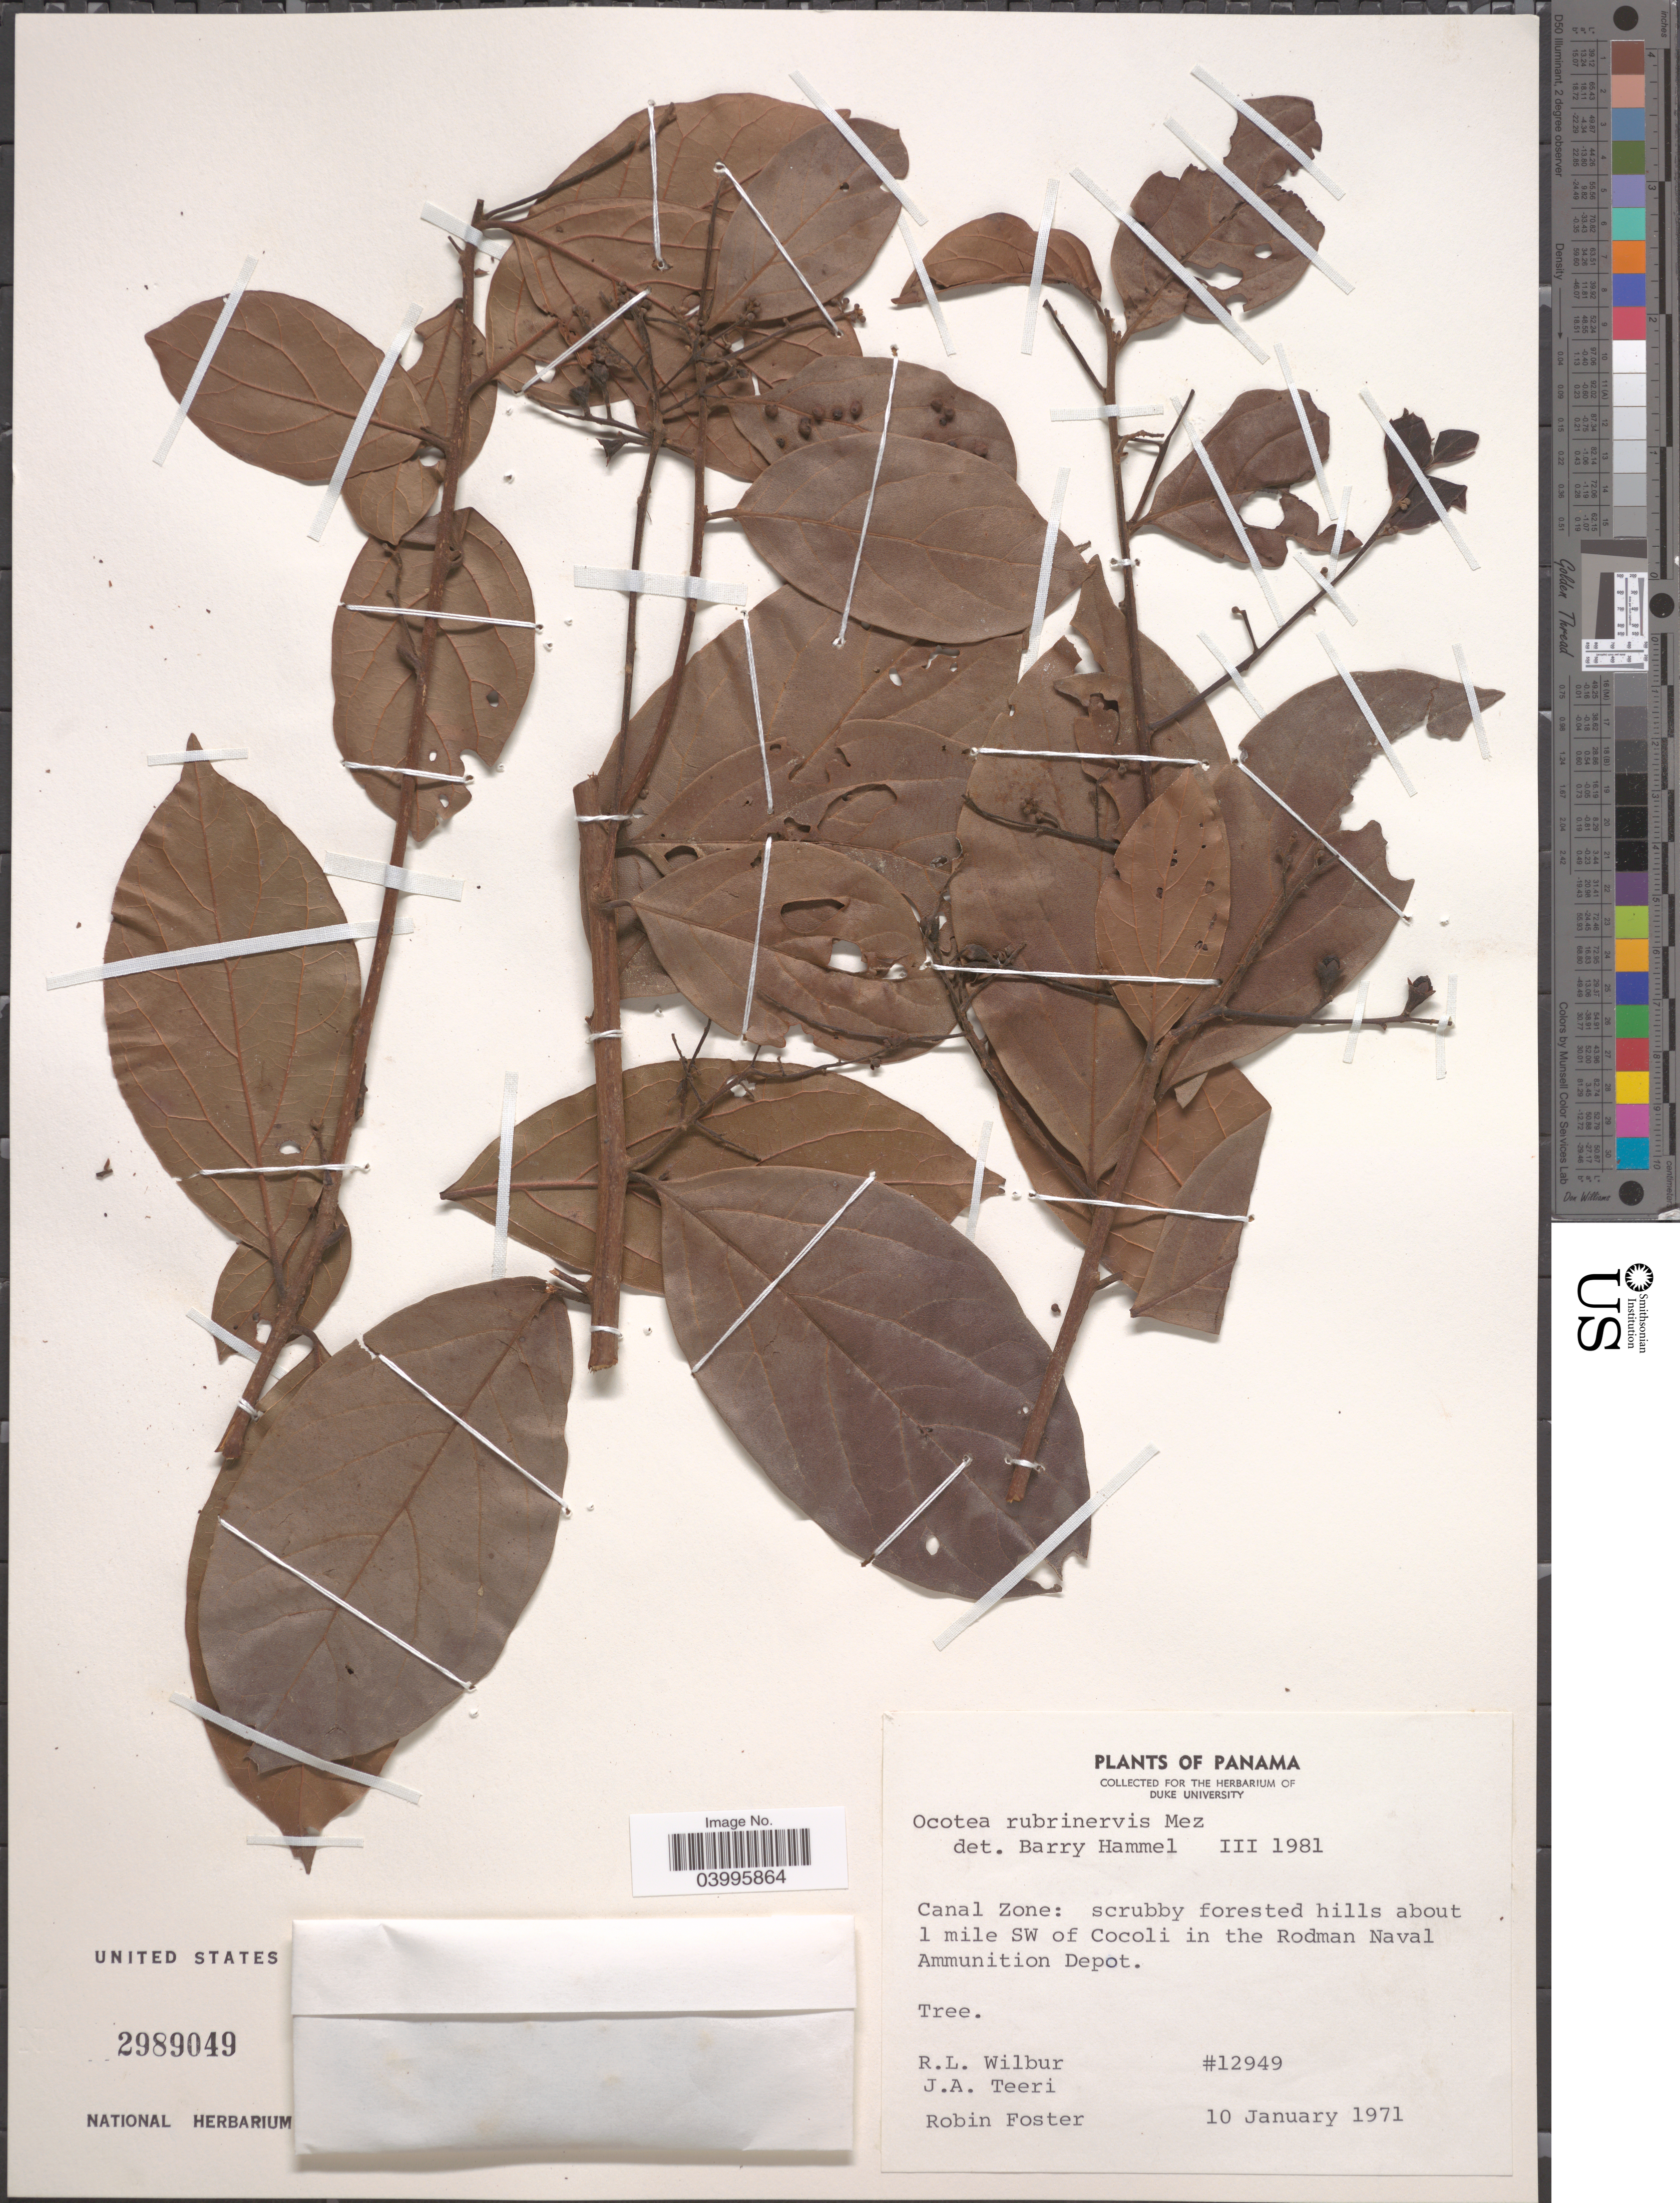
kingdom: Plantae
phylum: Tracheophyta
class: Magnoliopsida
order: Laurales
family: Lauraceae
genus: Ocotea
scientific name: Ocotea rubrinervis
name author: Mez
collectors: R. L. Wilbur, J. Teeri & R. B. Foster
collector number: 12949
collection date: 1971-01-10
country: Panama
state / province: Colón / Panamá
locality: Canal Zone: scrubby forested hills about 1 mile SW of Cocoli in the Rodman Naval Ammunition Depot.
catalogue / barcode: US 2989049